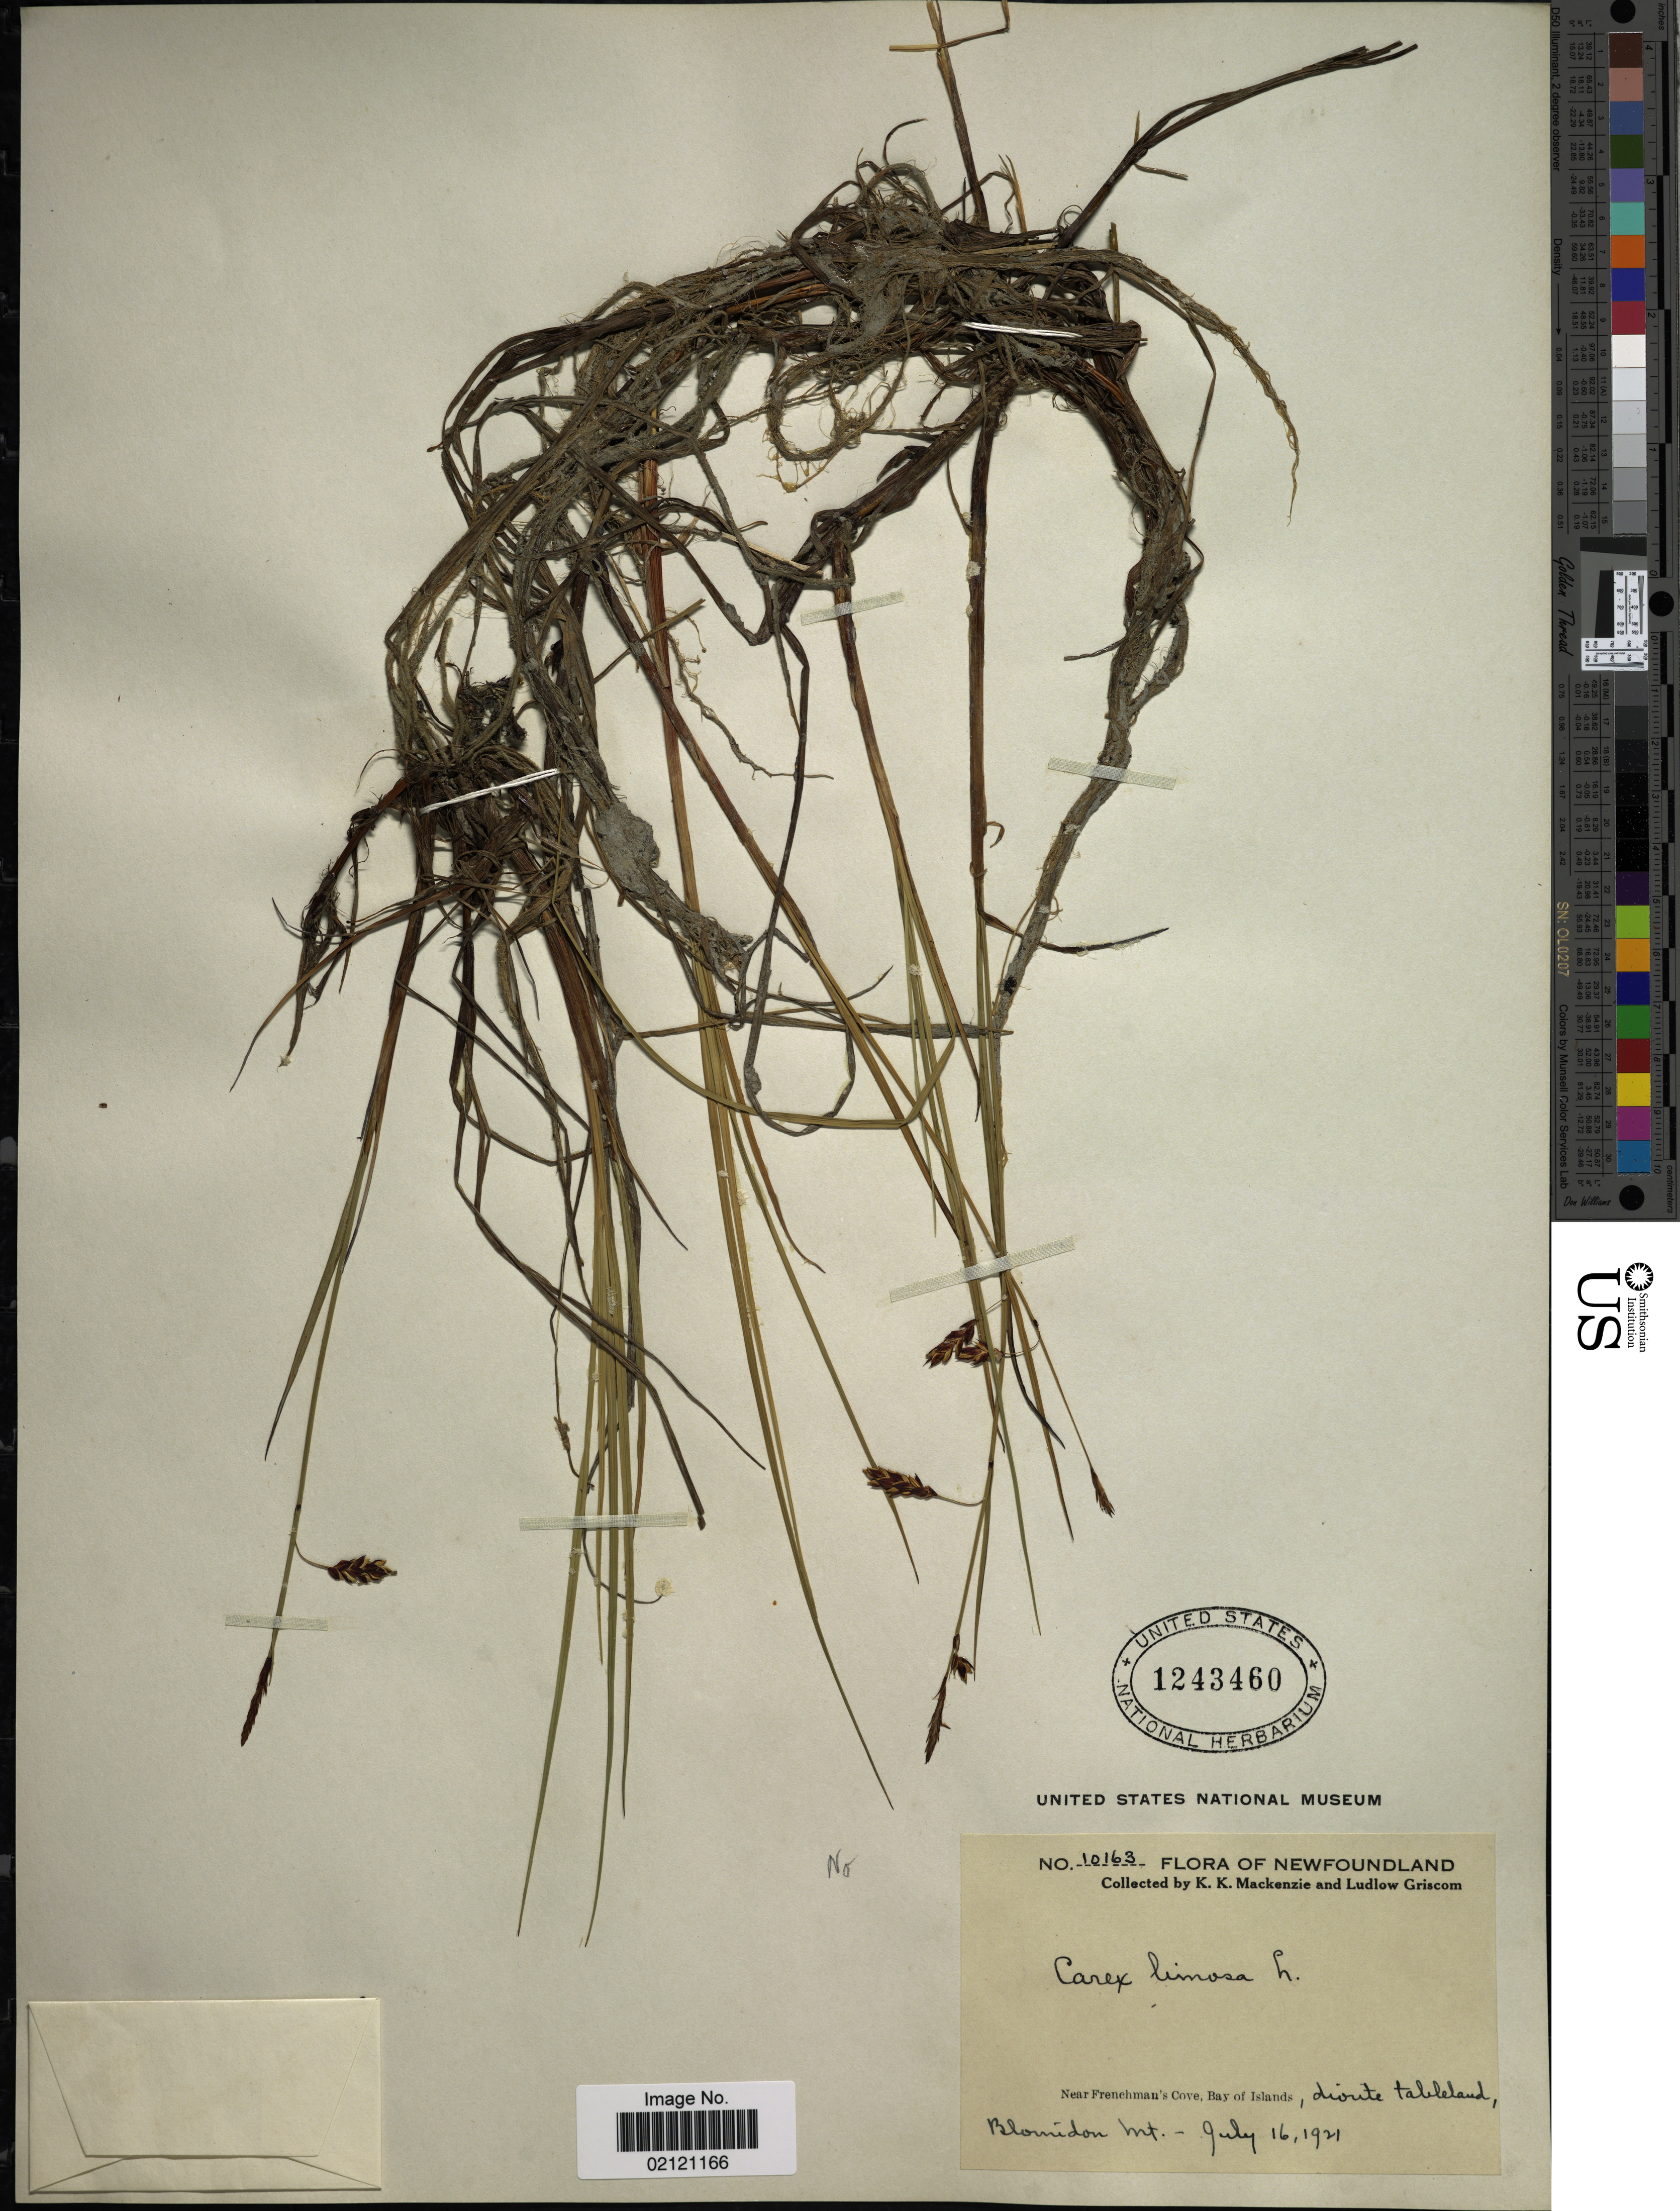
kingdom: Plantae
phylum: Tracheophyta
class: Liliopsida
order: Poales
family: Cyperaceae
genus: Carex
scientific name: Carex limosa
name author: L.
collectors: K. K. Mackenzie & L. Griscom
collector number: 10163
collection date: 1921-07-16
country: Canada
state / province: Newfoundland and Labrador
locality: Near Frenchman's Cove, Bay of Islands, diorite tableland, Blomidon Mt.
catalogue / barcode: US 1243460